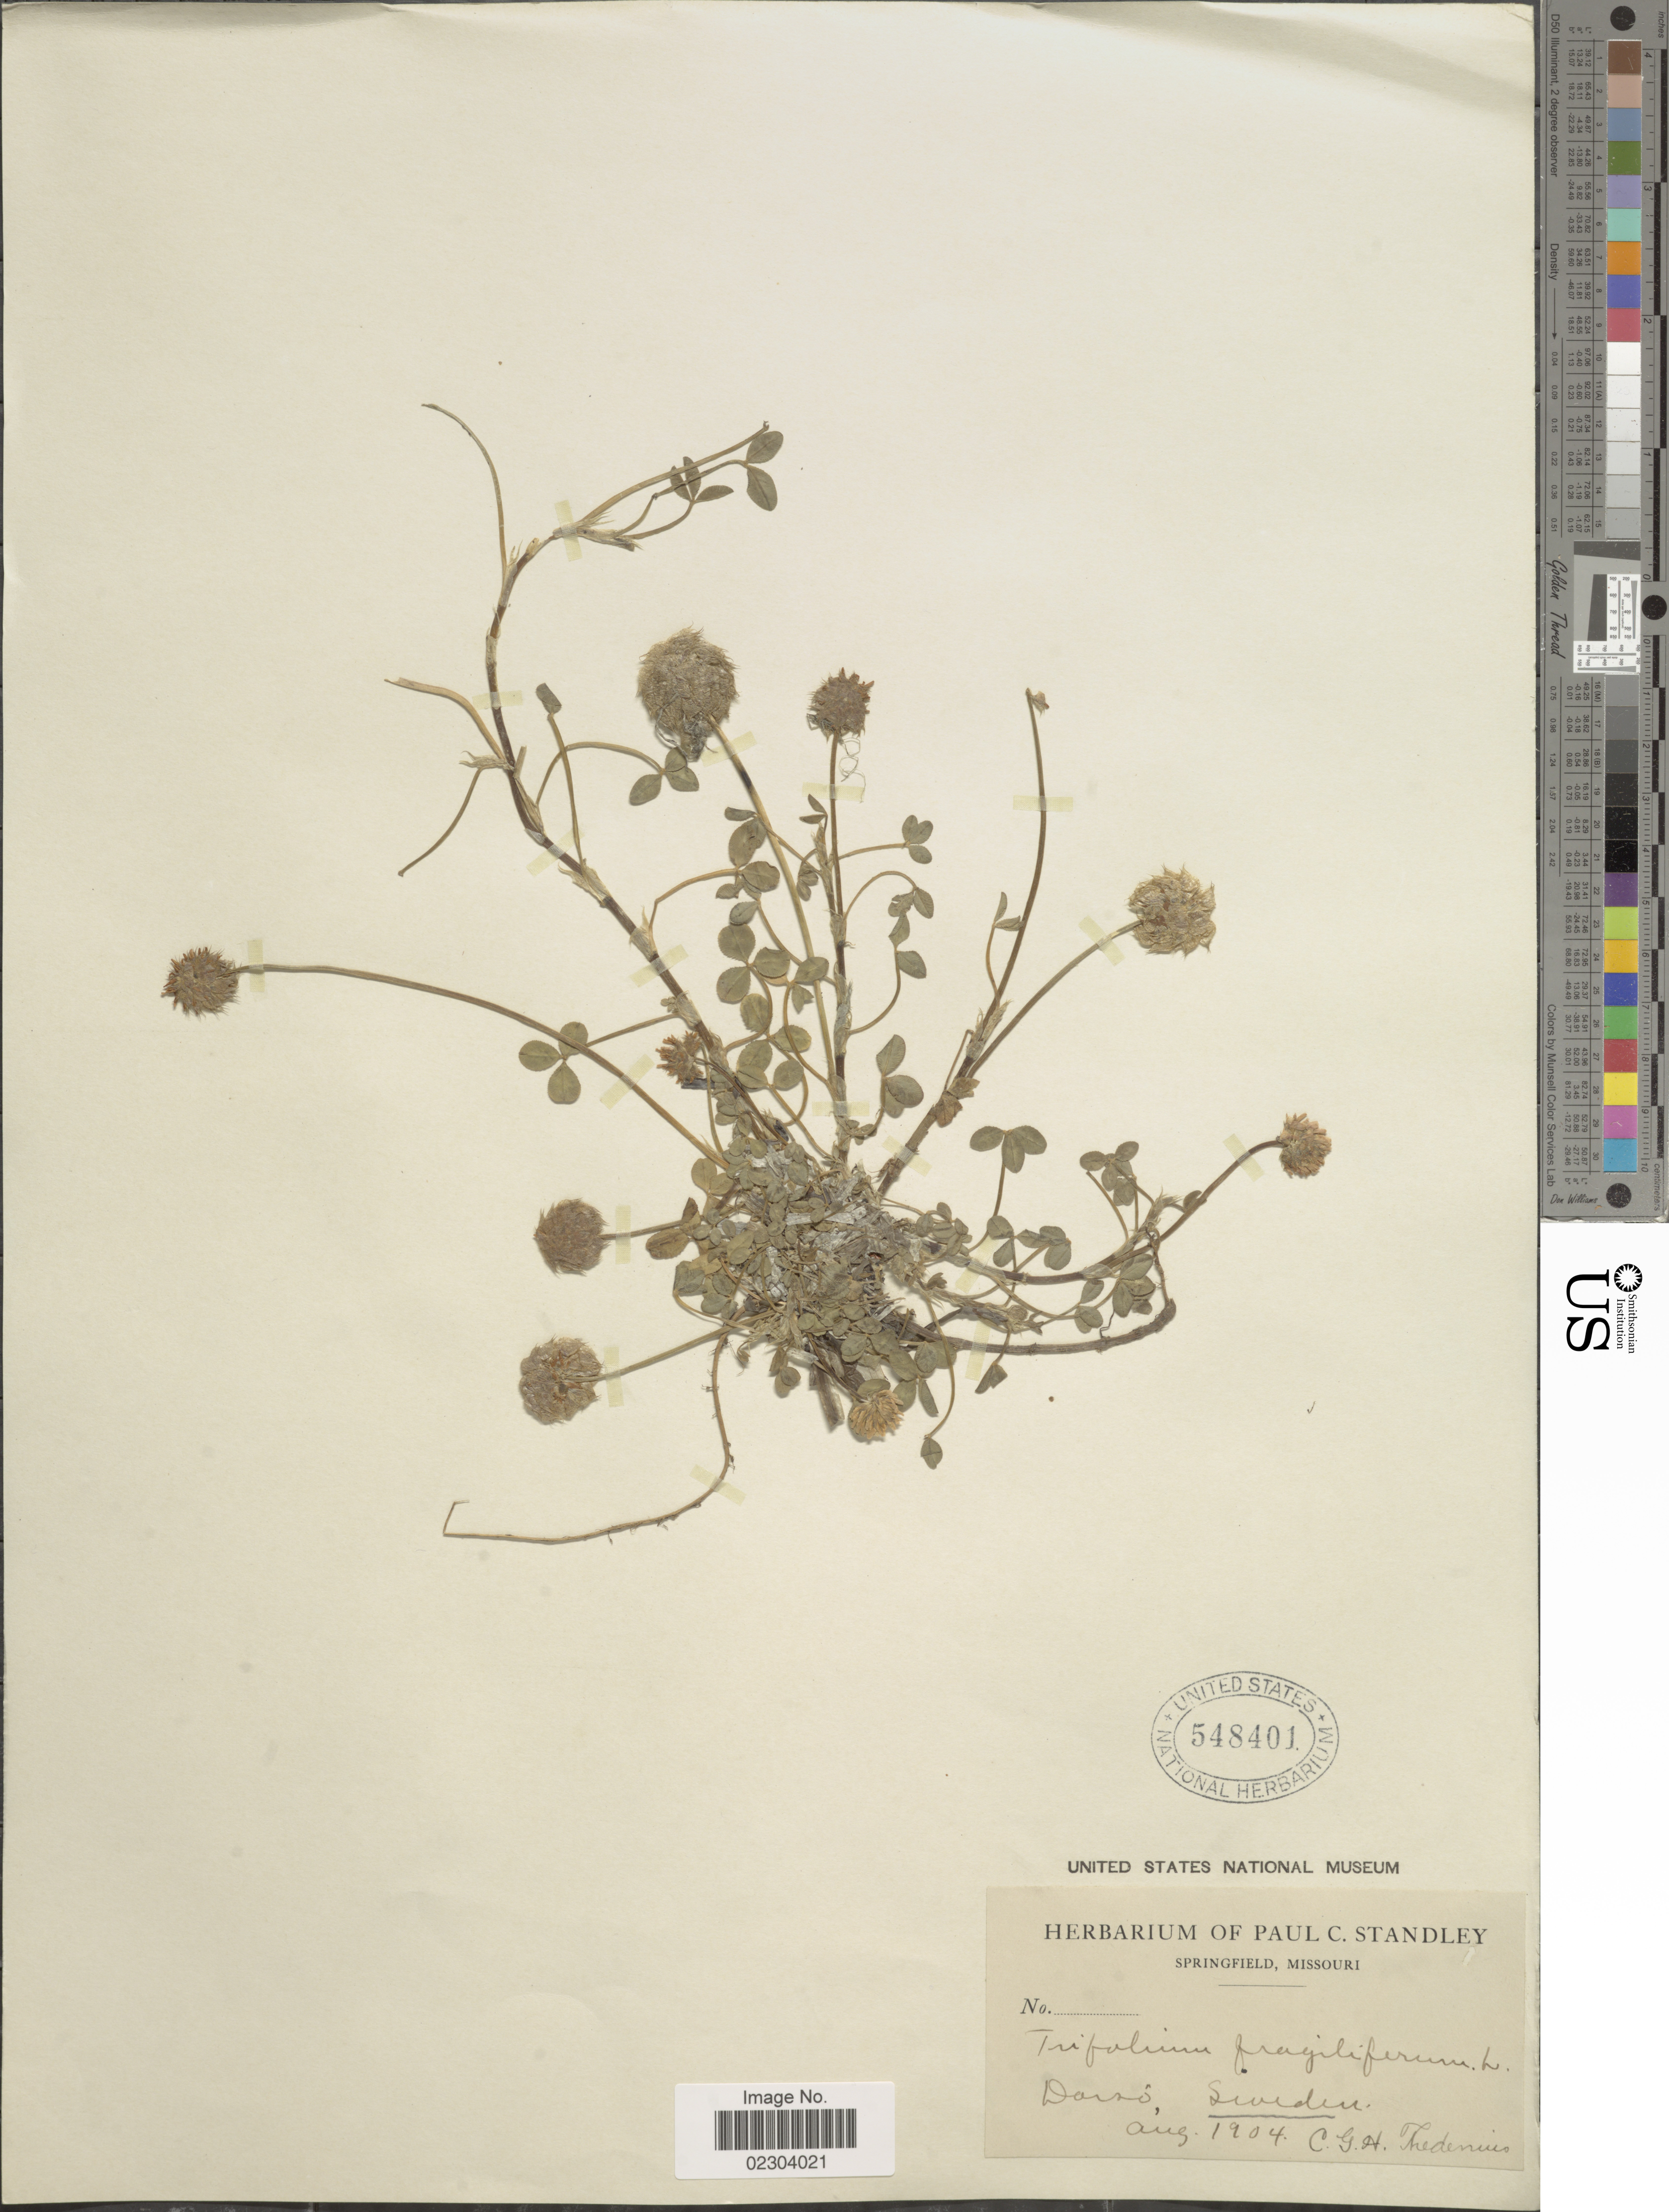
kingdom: Plantae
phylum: Tracheophyta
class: Magnoliopsida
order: Fabales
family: Fabaceae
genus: Trifolium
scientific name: Trifolium fragiferum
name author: L.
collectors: C. Thedenius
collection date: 1904-08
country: Sweden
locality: Donso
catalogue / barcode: US 548401